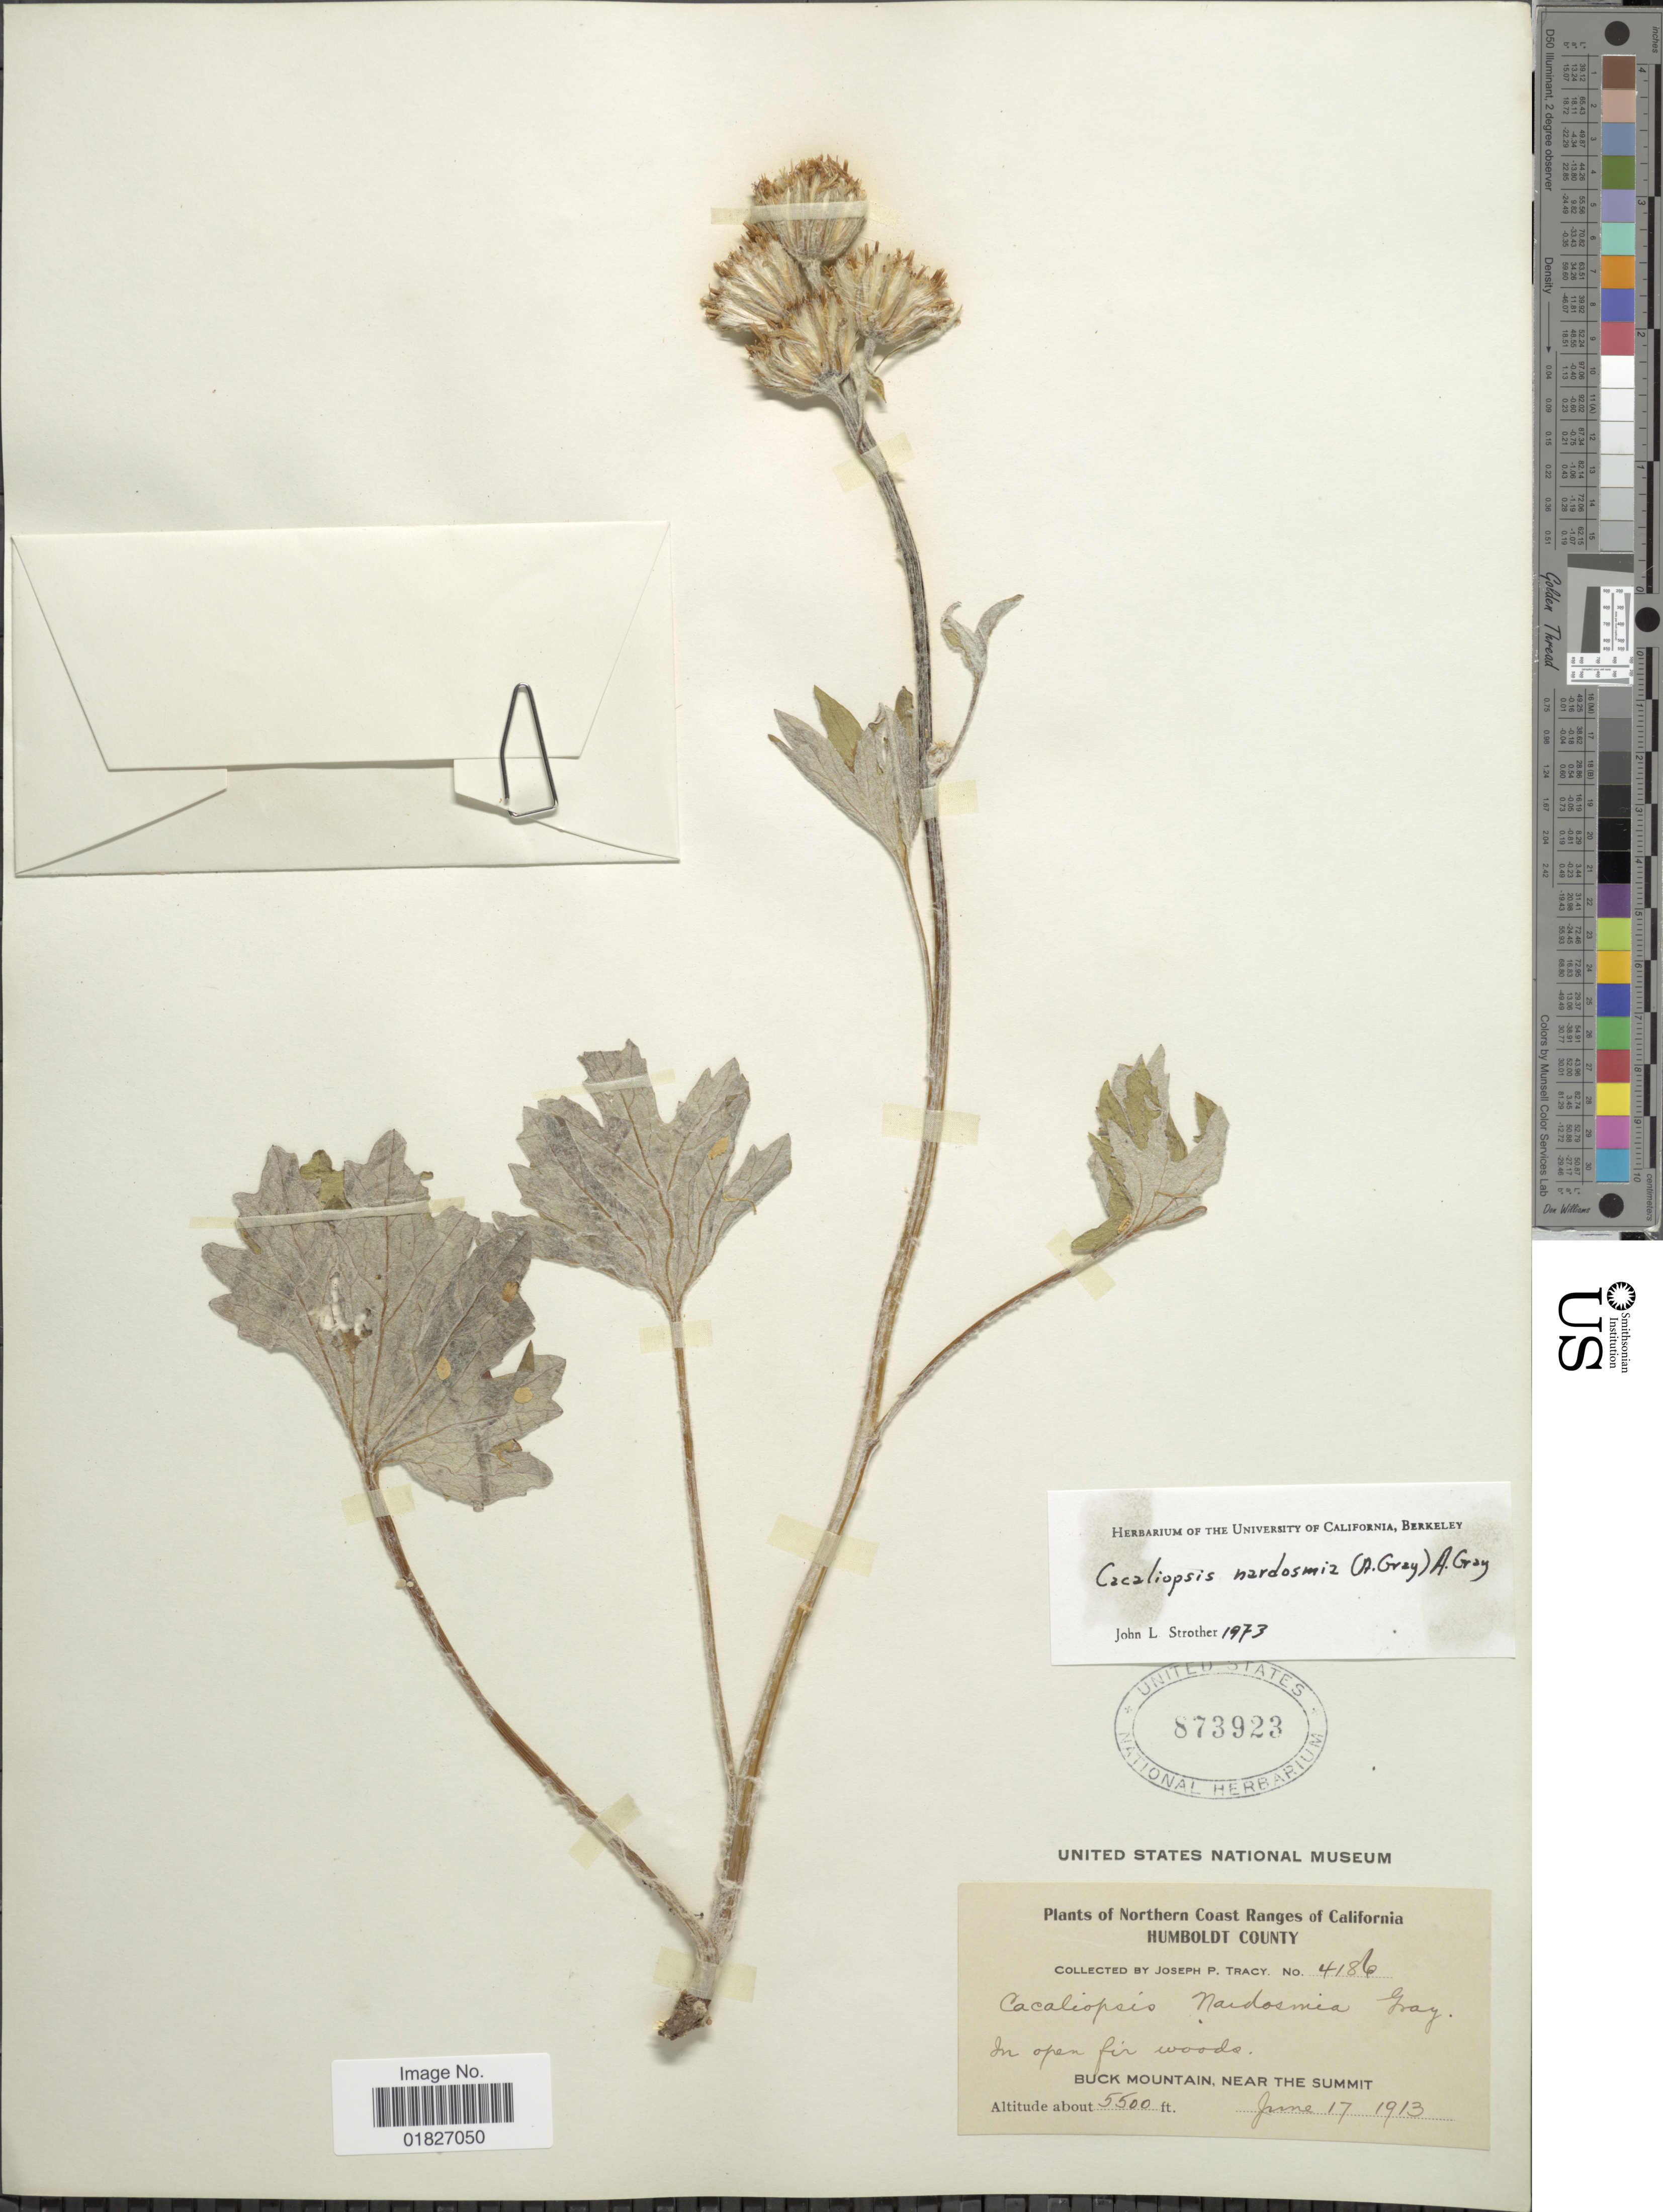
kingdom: Plantae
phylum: Tracheophyta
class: Magnoliopsida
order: Asterales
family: Asteraceae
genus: Cacaliopsis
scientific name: Cacaliopsis nardosmia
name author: A. Gray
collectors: J. Tracy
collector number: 4186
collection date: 1913-06-17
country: United States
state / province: California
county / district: Humboldt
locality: Northern Coast Ranges of California, Humbldt County, Buck Mountain, near the Summit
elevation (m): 1676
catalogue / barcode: US 873923